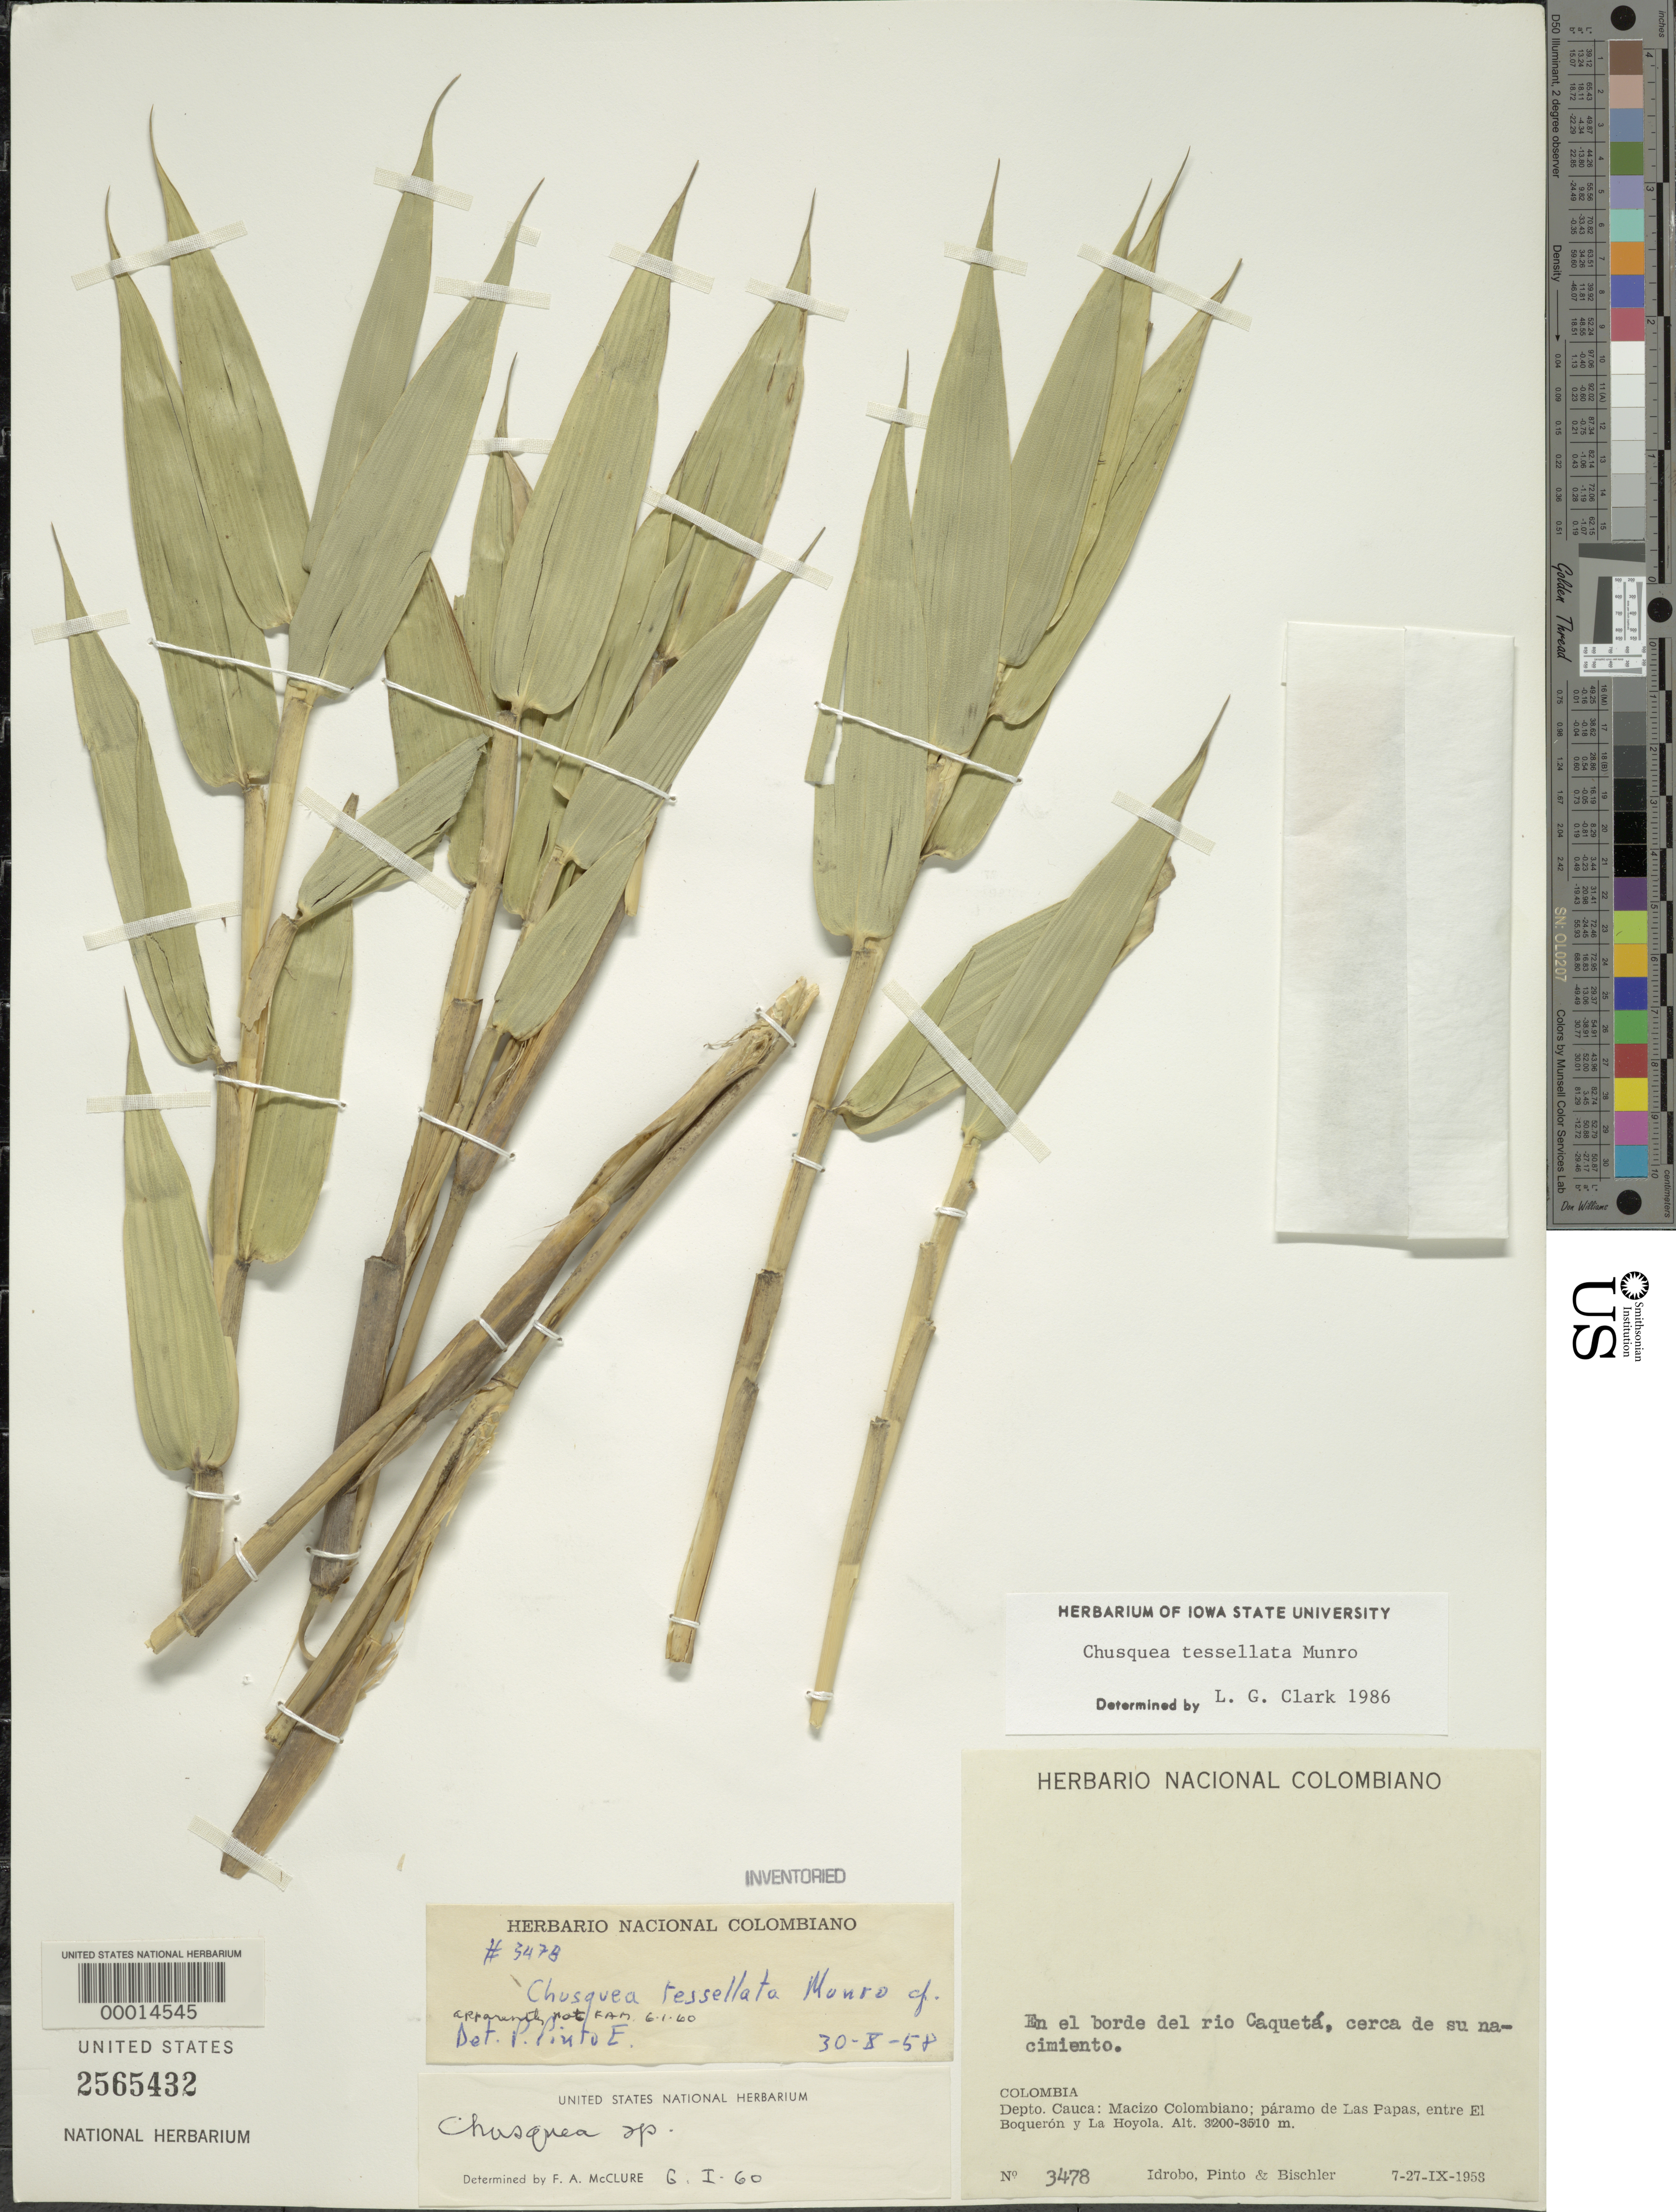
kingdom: Plantae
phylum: Tracheophyta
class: Liliopsida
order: Poales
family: Poaceae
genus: Chusquea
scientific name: Chusquea tessellata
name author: Munro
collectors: J. M. Idrobo, Pinto, -- & -. Bischler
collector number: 3478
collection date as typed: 07 Sep 1958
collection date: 1958-09-07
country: Colombia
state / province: Cauca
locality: Macizo Colombiano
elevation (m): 3200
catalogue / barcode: US 2565432